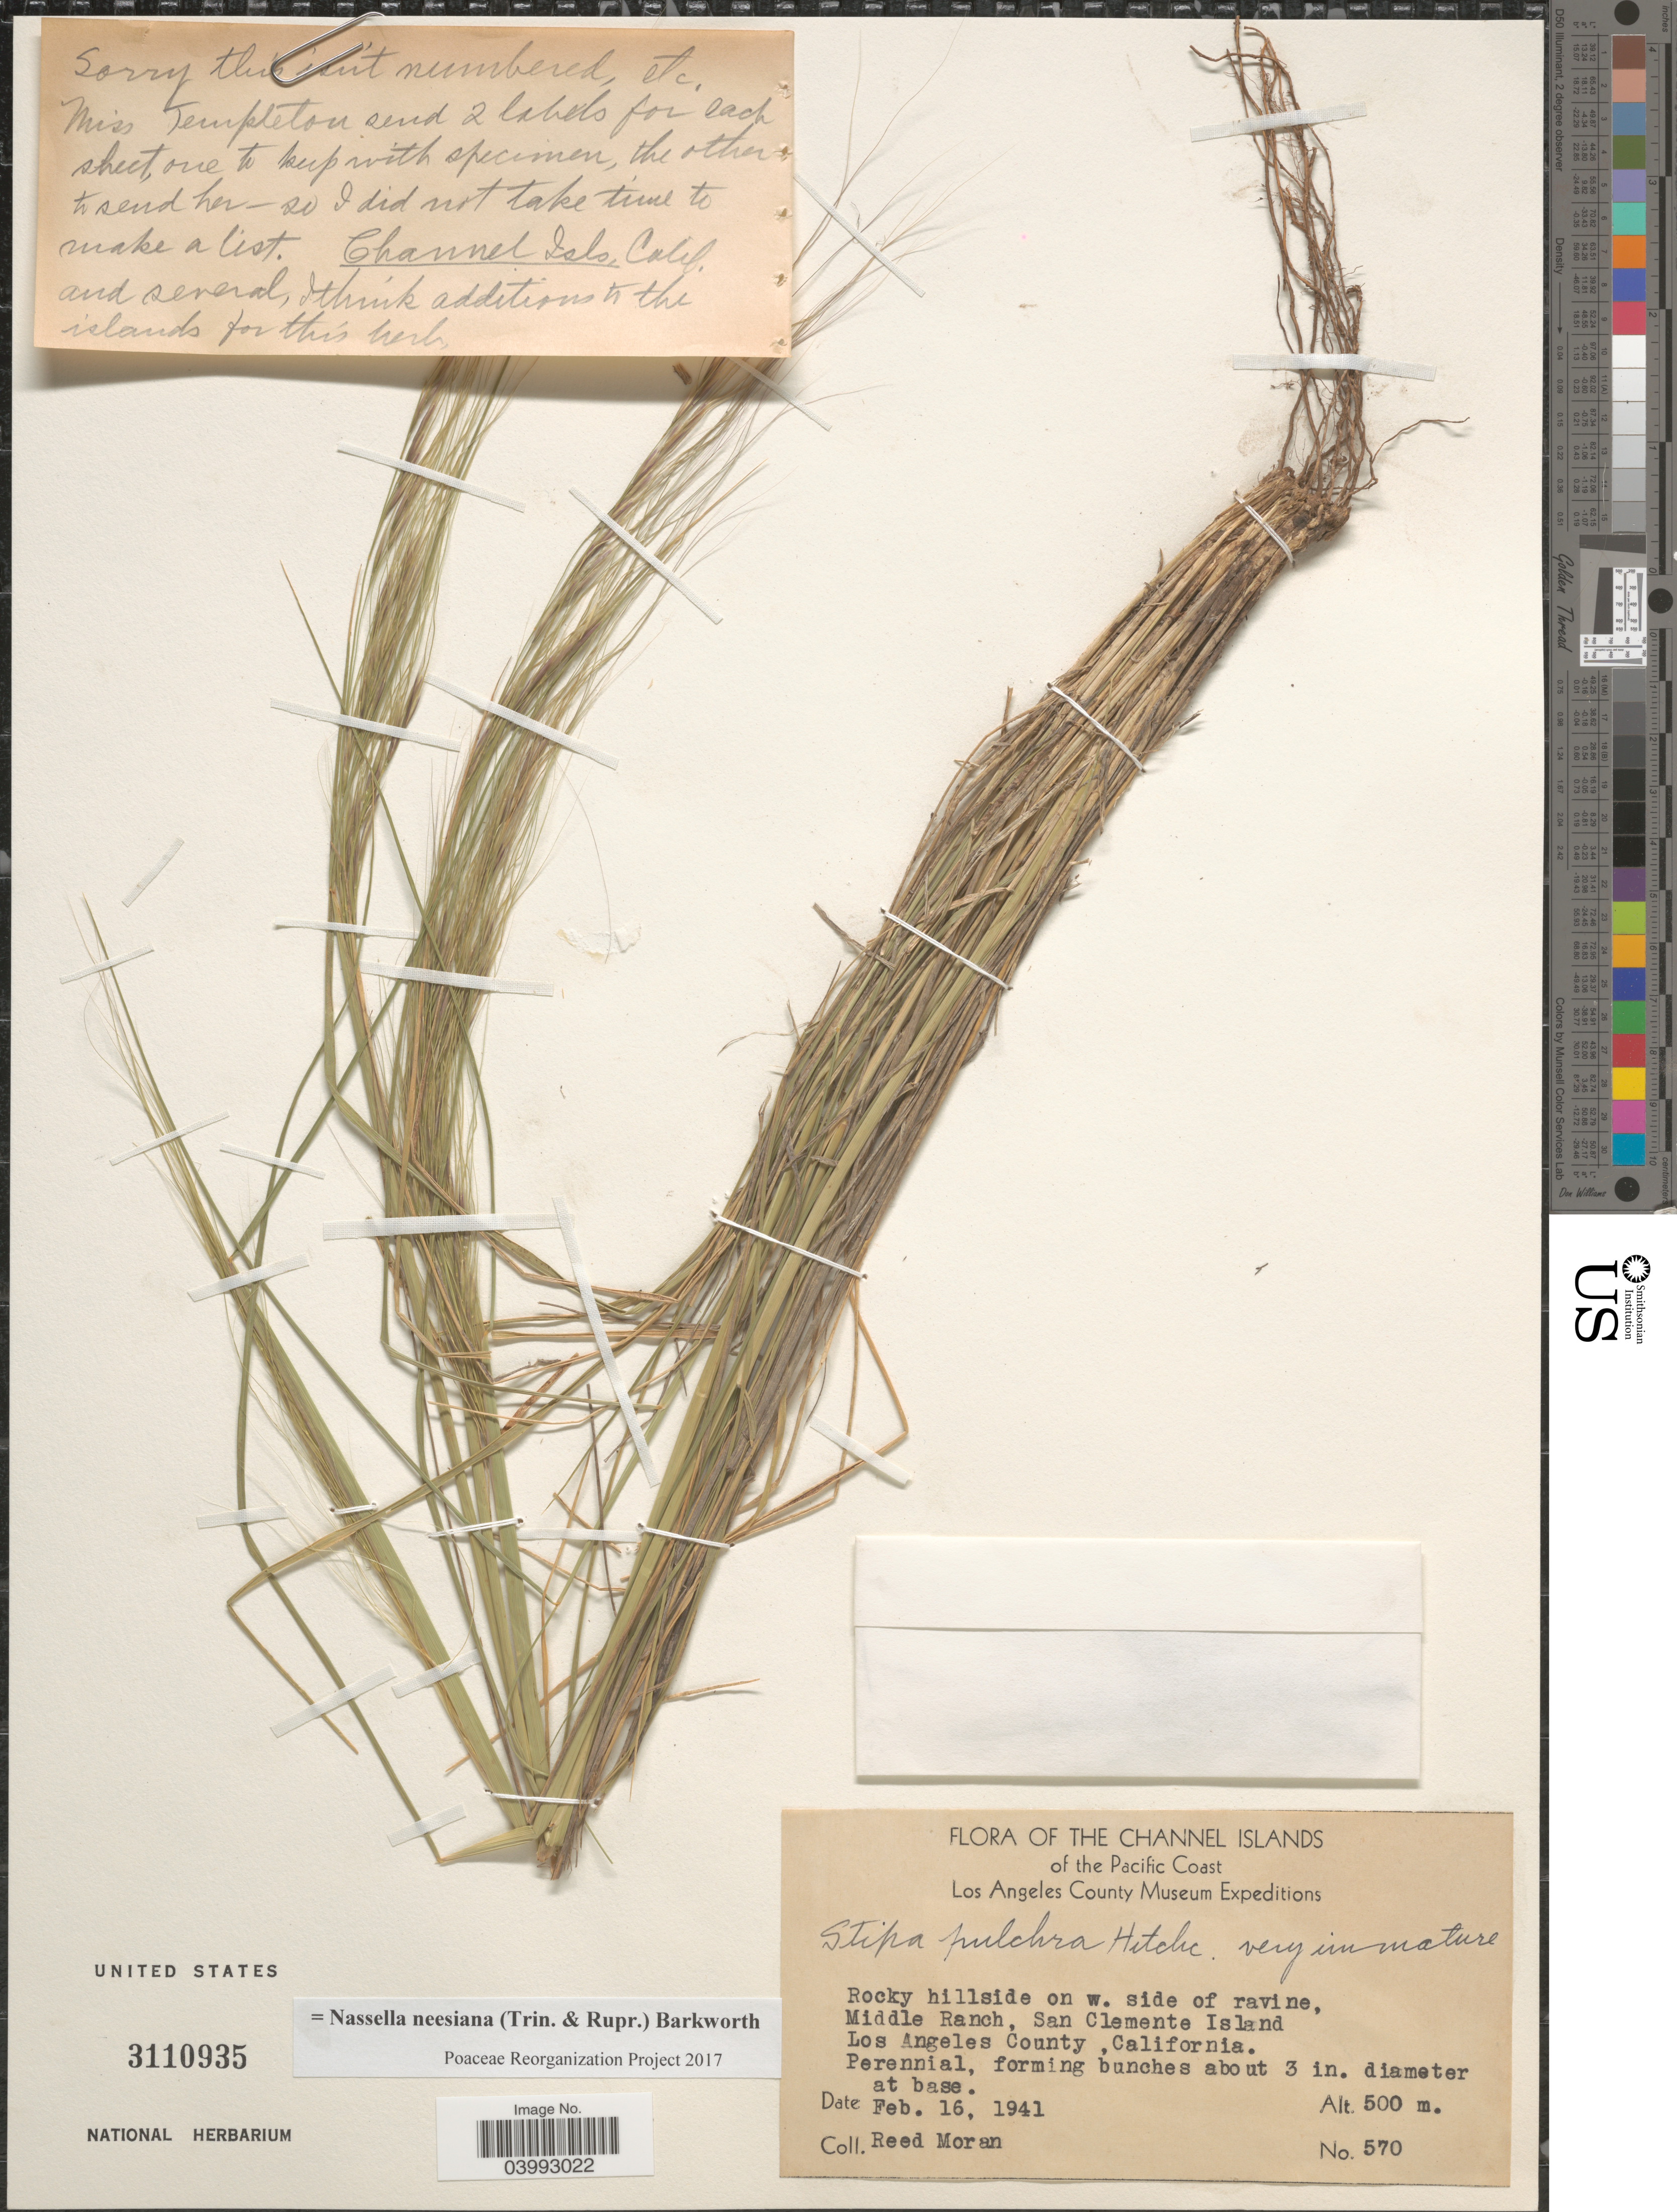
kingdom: Plantae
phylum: Tracheophyta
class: Liliopsida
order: Poales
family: Poaceae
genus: Nassella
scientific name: Nassella neesiana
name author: (Trin. & Rupr.) Barkworth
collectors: R. Moran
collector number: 570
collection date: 1941-02-16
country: United States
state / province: California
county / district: Los Angeles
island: San Clemente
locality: The Channel Islands of the Pacific Coast. Rocky hillside on w. side of ravine, Middle Ranch, San Clemente Island. Los Angeles County.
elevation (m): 500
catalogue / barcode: US 3110935